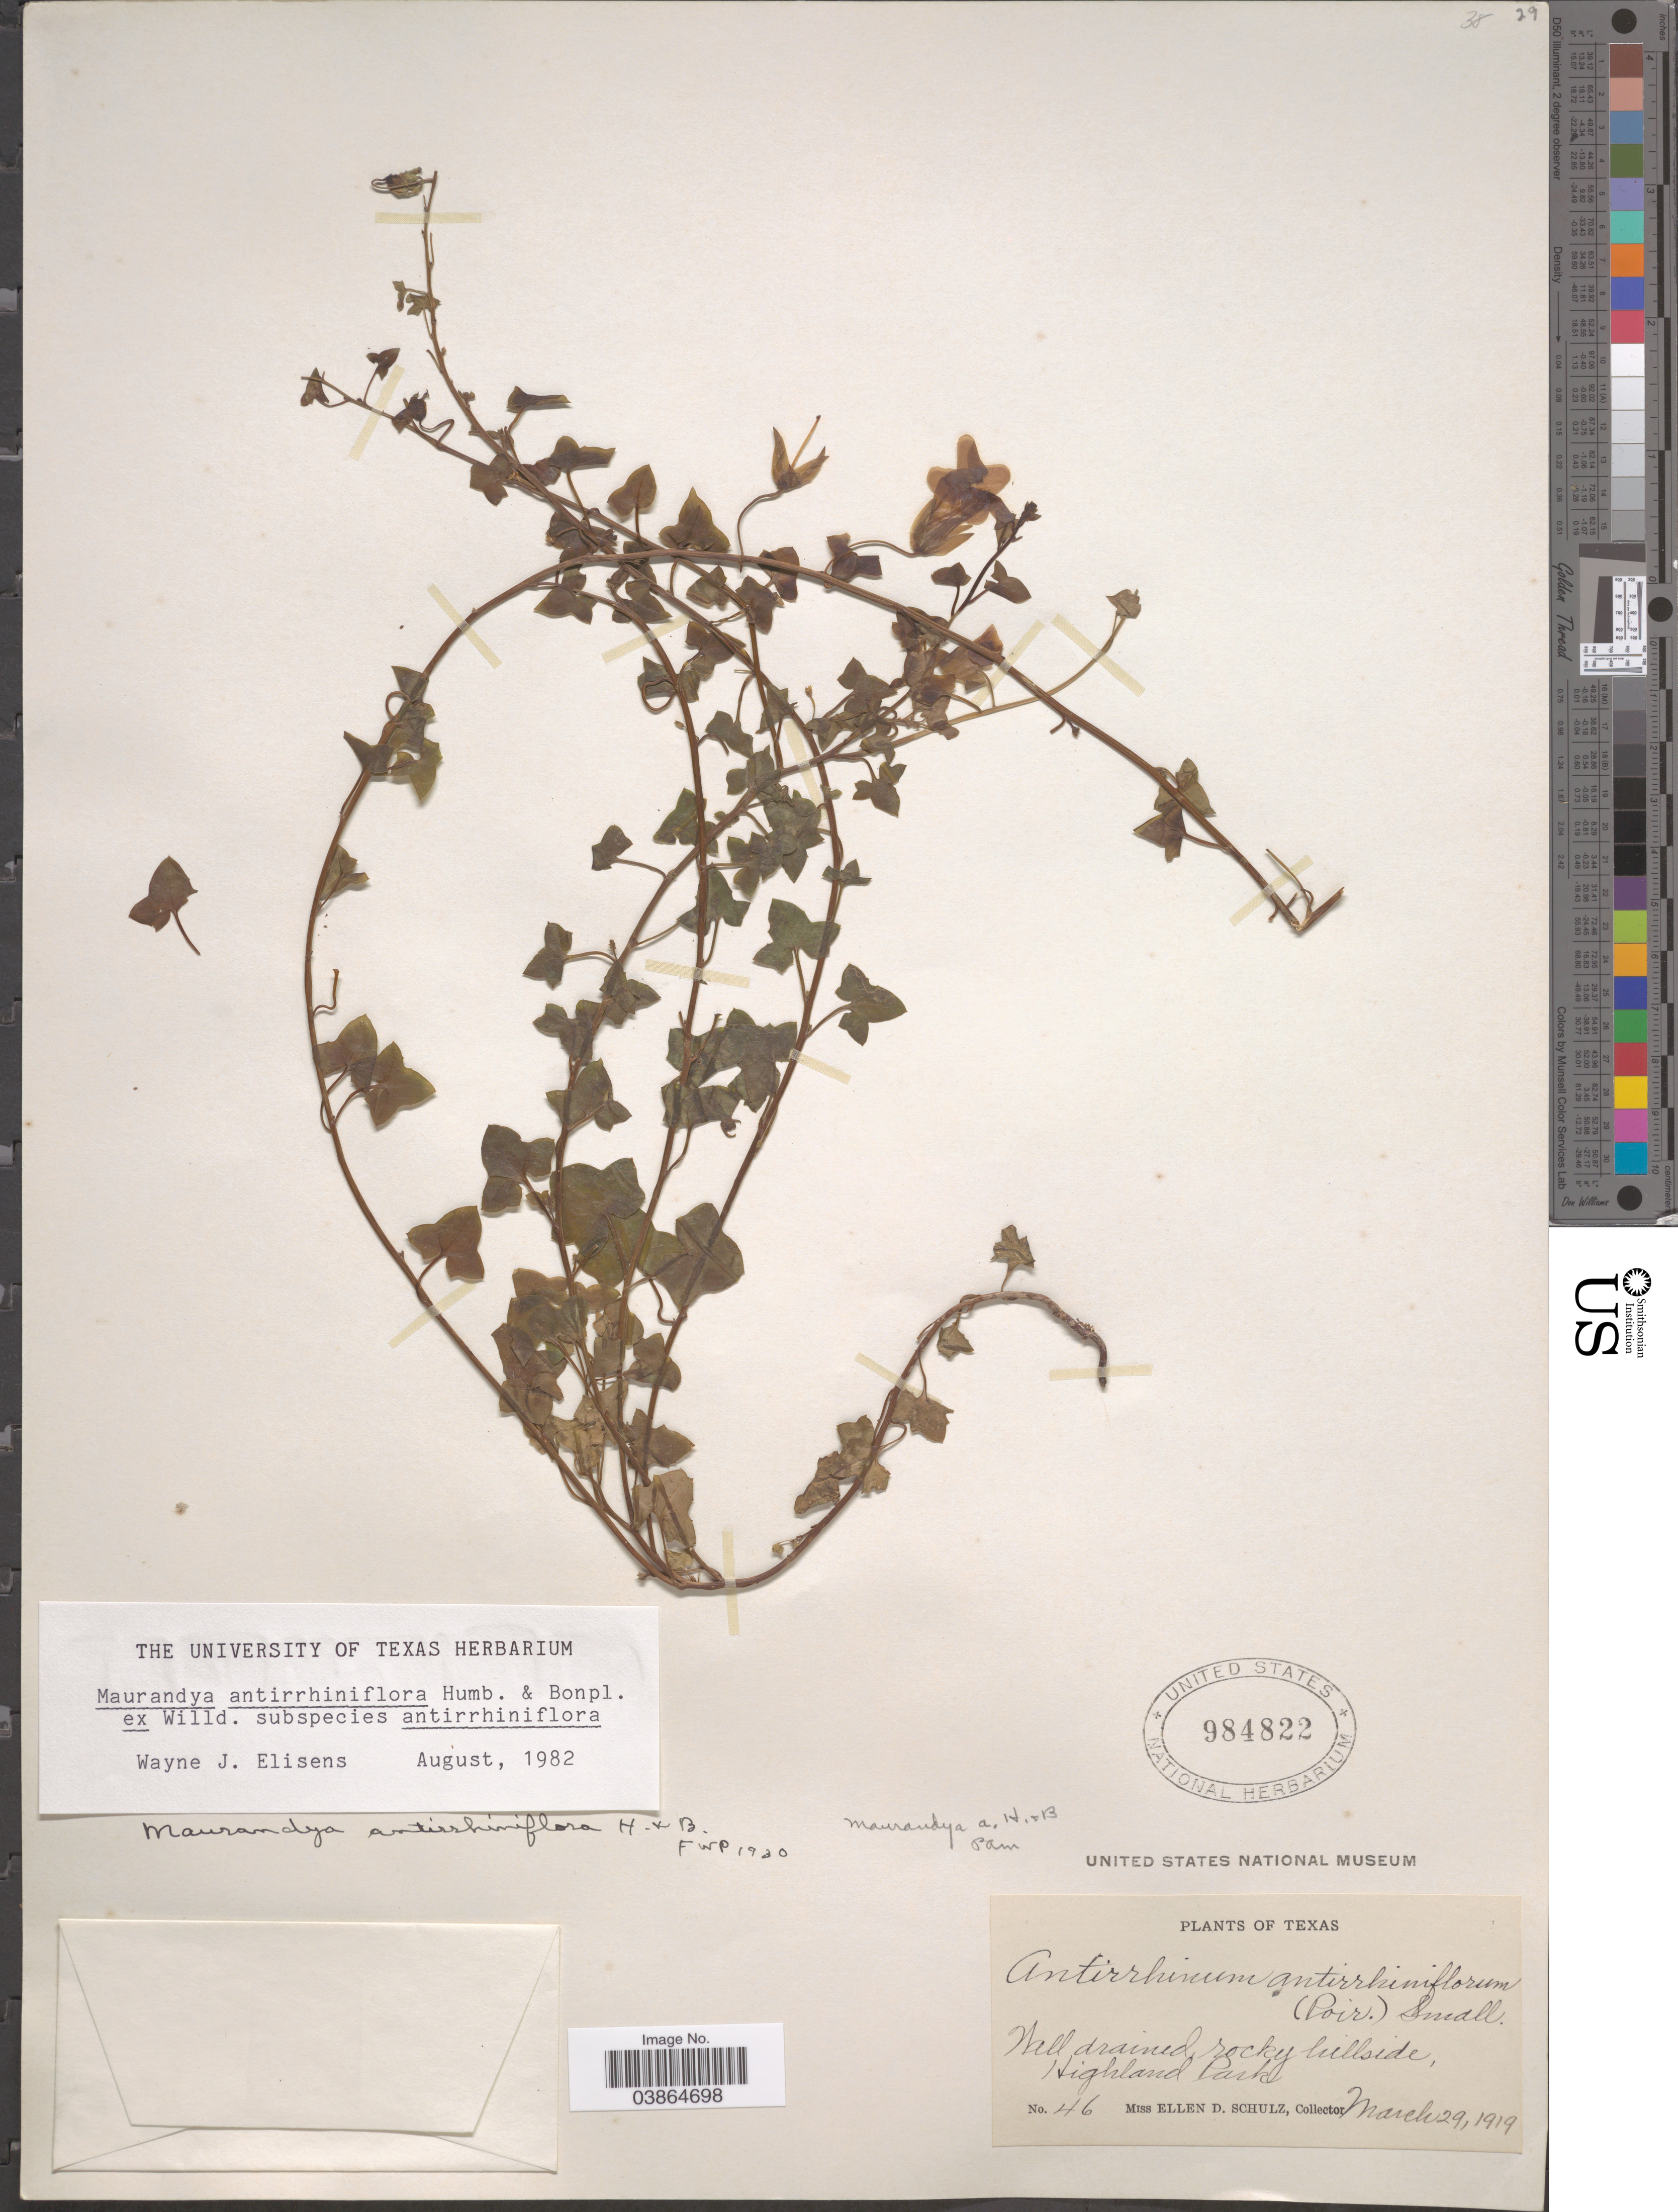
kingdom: Plantae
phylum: Tracheophyta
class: Magnoliopsida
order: Lamiales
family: Plantaginaceae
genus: Maurandya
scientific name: Maurandya antirrhiniflora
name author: Humb. & Bonpl. ex Willd.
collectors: E. D. Schulz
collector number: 46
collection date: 1919-03-29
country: United States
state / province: Texas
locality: Well drained rocky hillside, Highland Park.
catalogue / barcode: US 984822